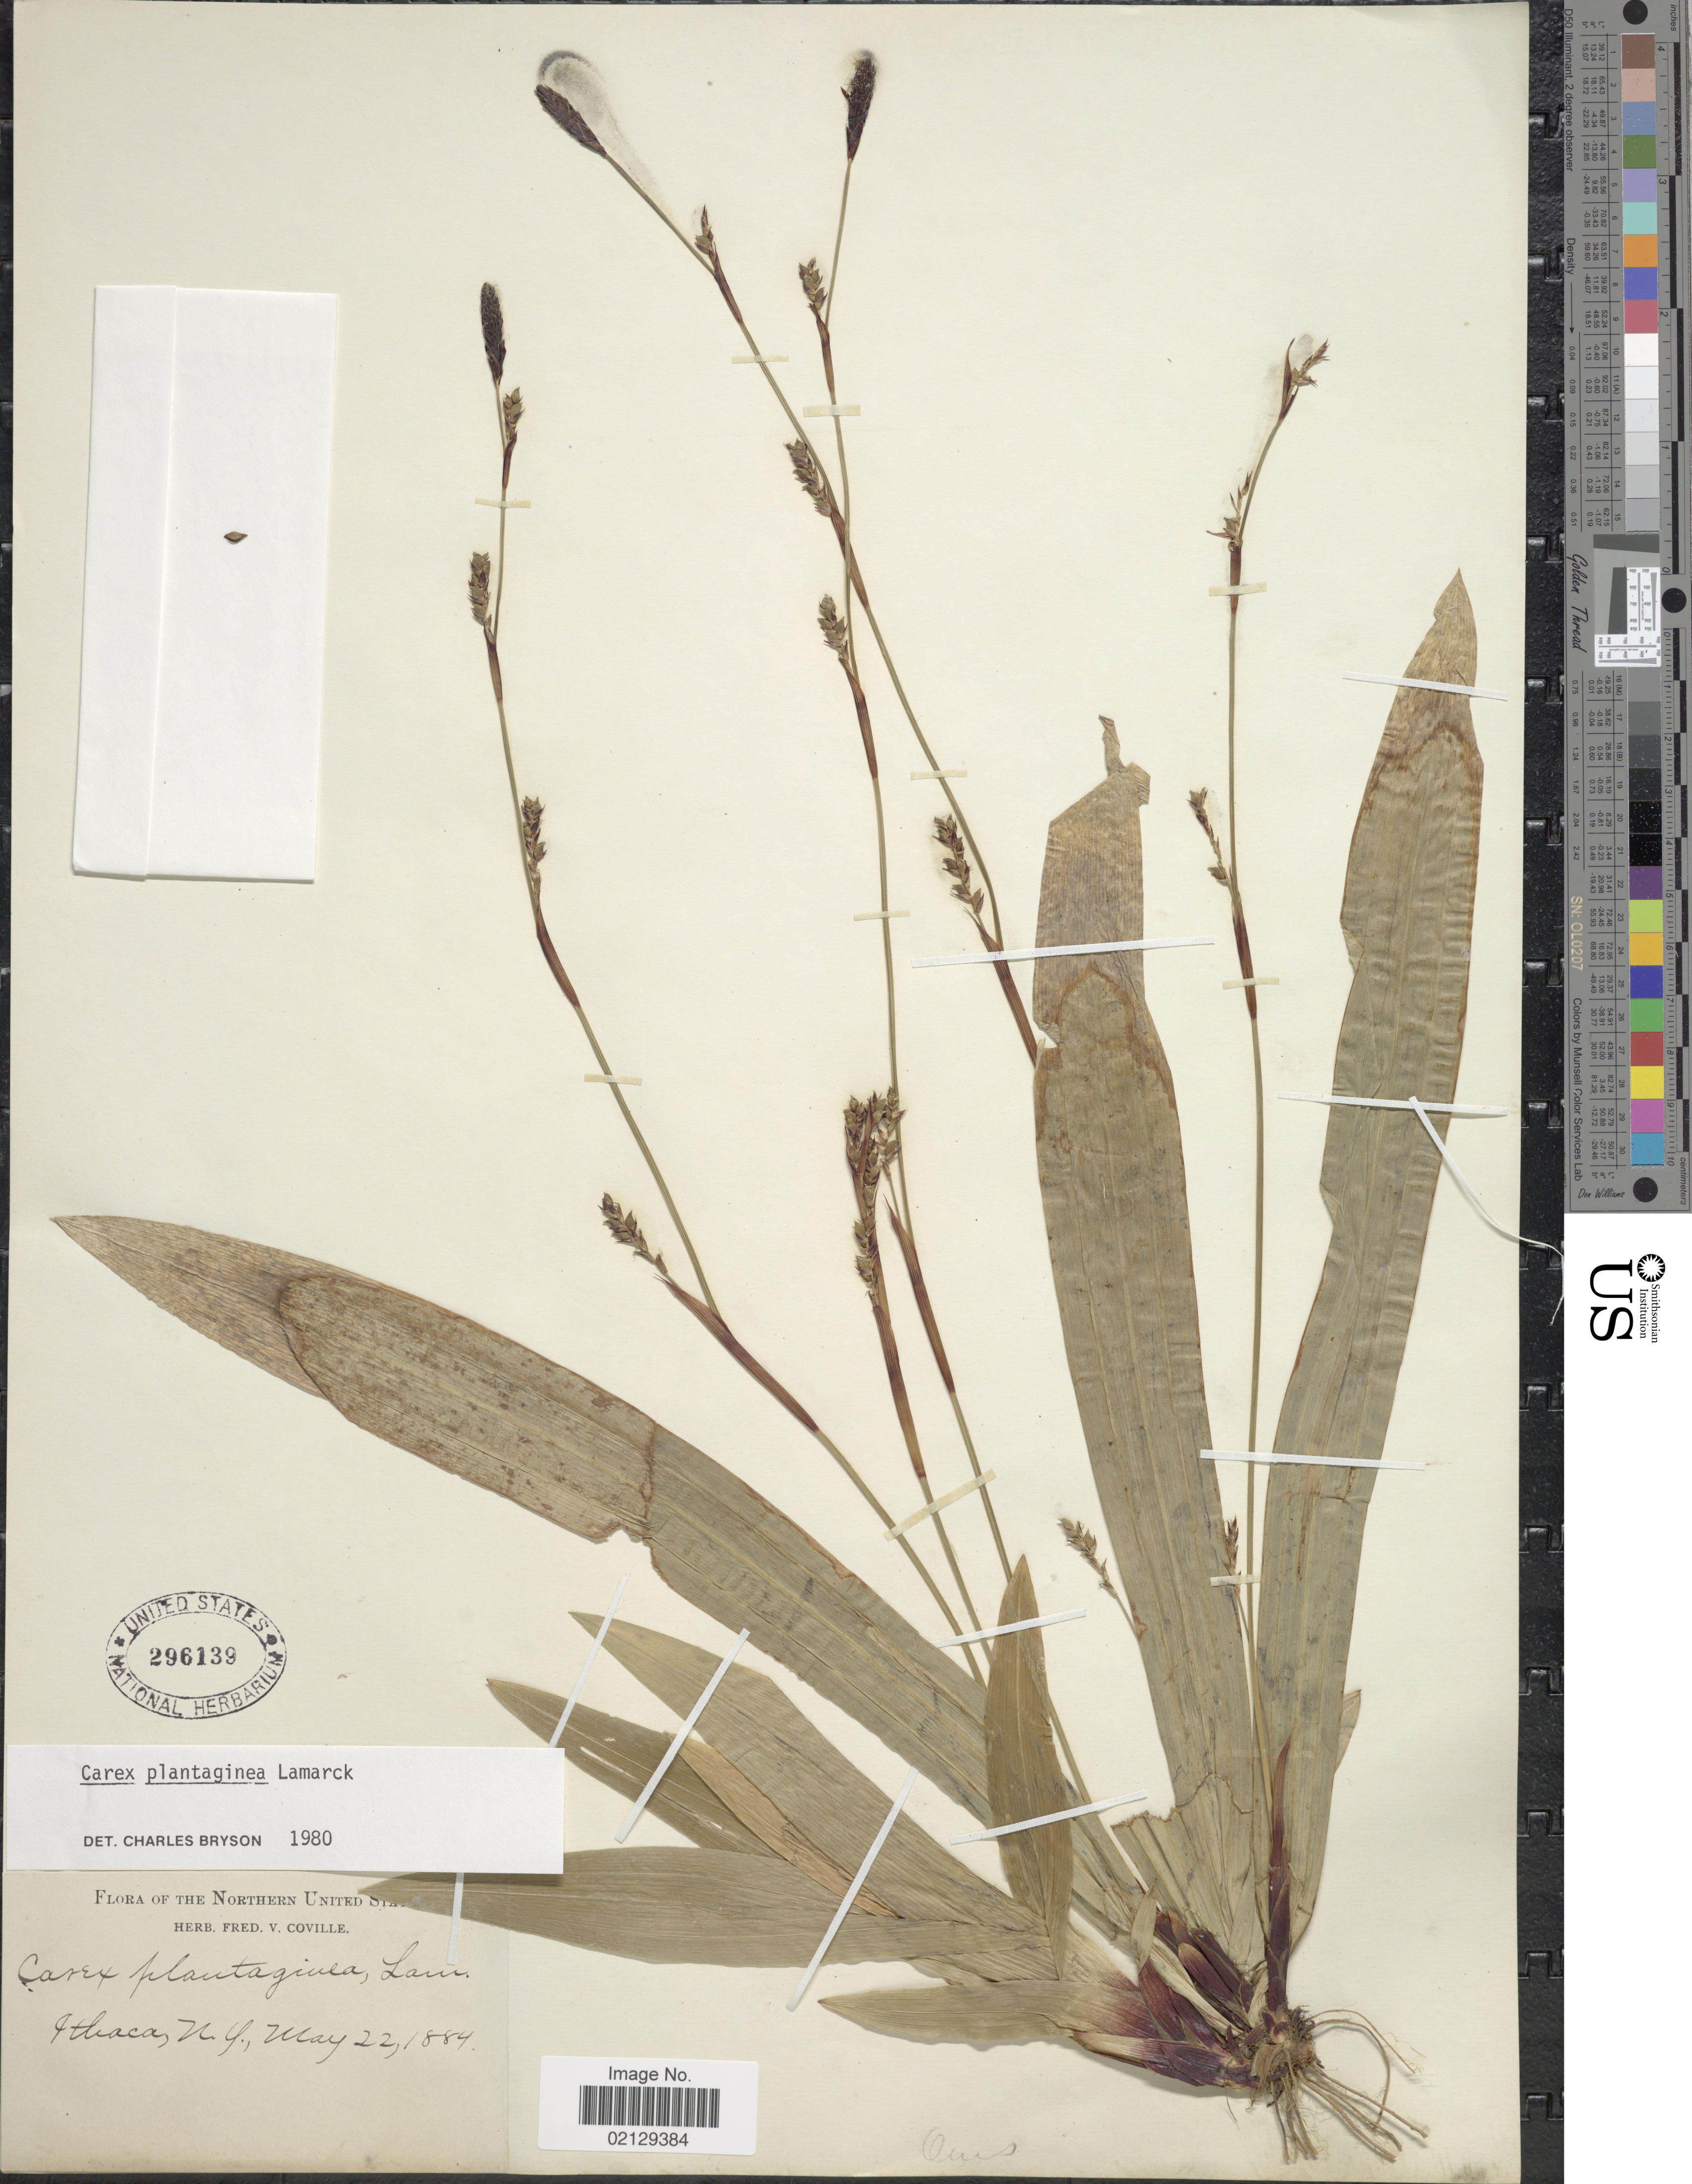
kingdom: Plantae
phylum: Tracheophyta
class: Liliopsida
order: Poales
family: Cyperaceae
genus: Carex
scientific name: Carex plantaginea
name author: Lam.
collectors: ex herb. Fred. V. Coville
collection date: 1884-05-22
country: United States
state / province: New York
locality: Ithaca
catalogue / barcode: US 296139